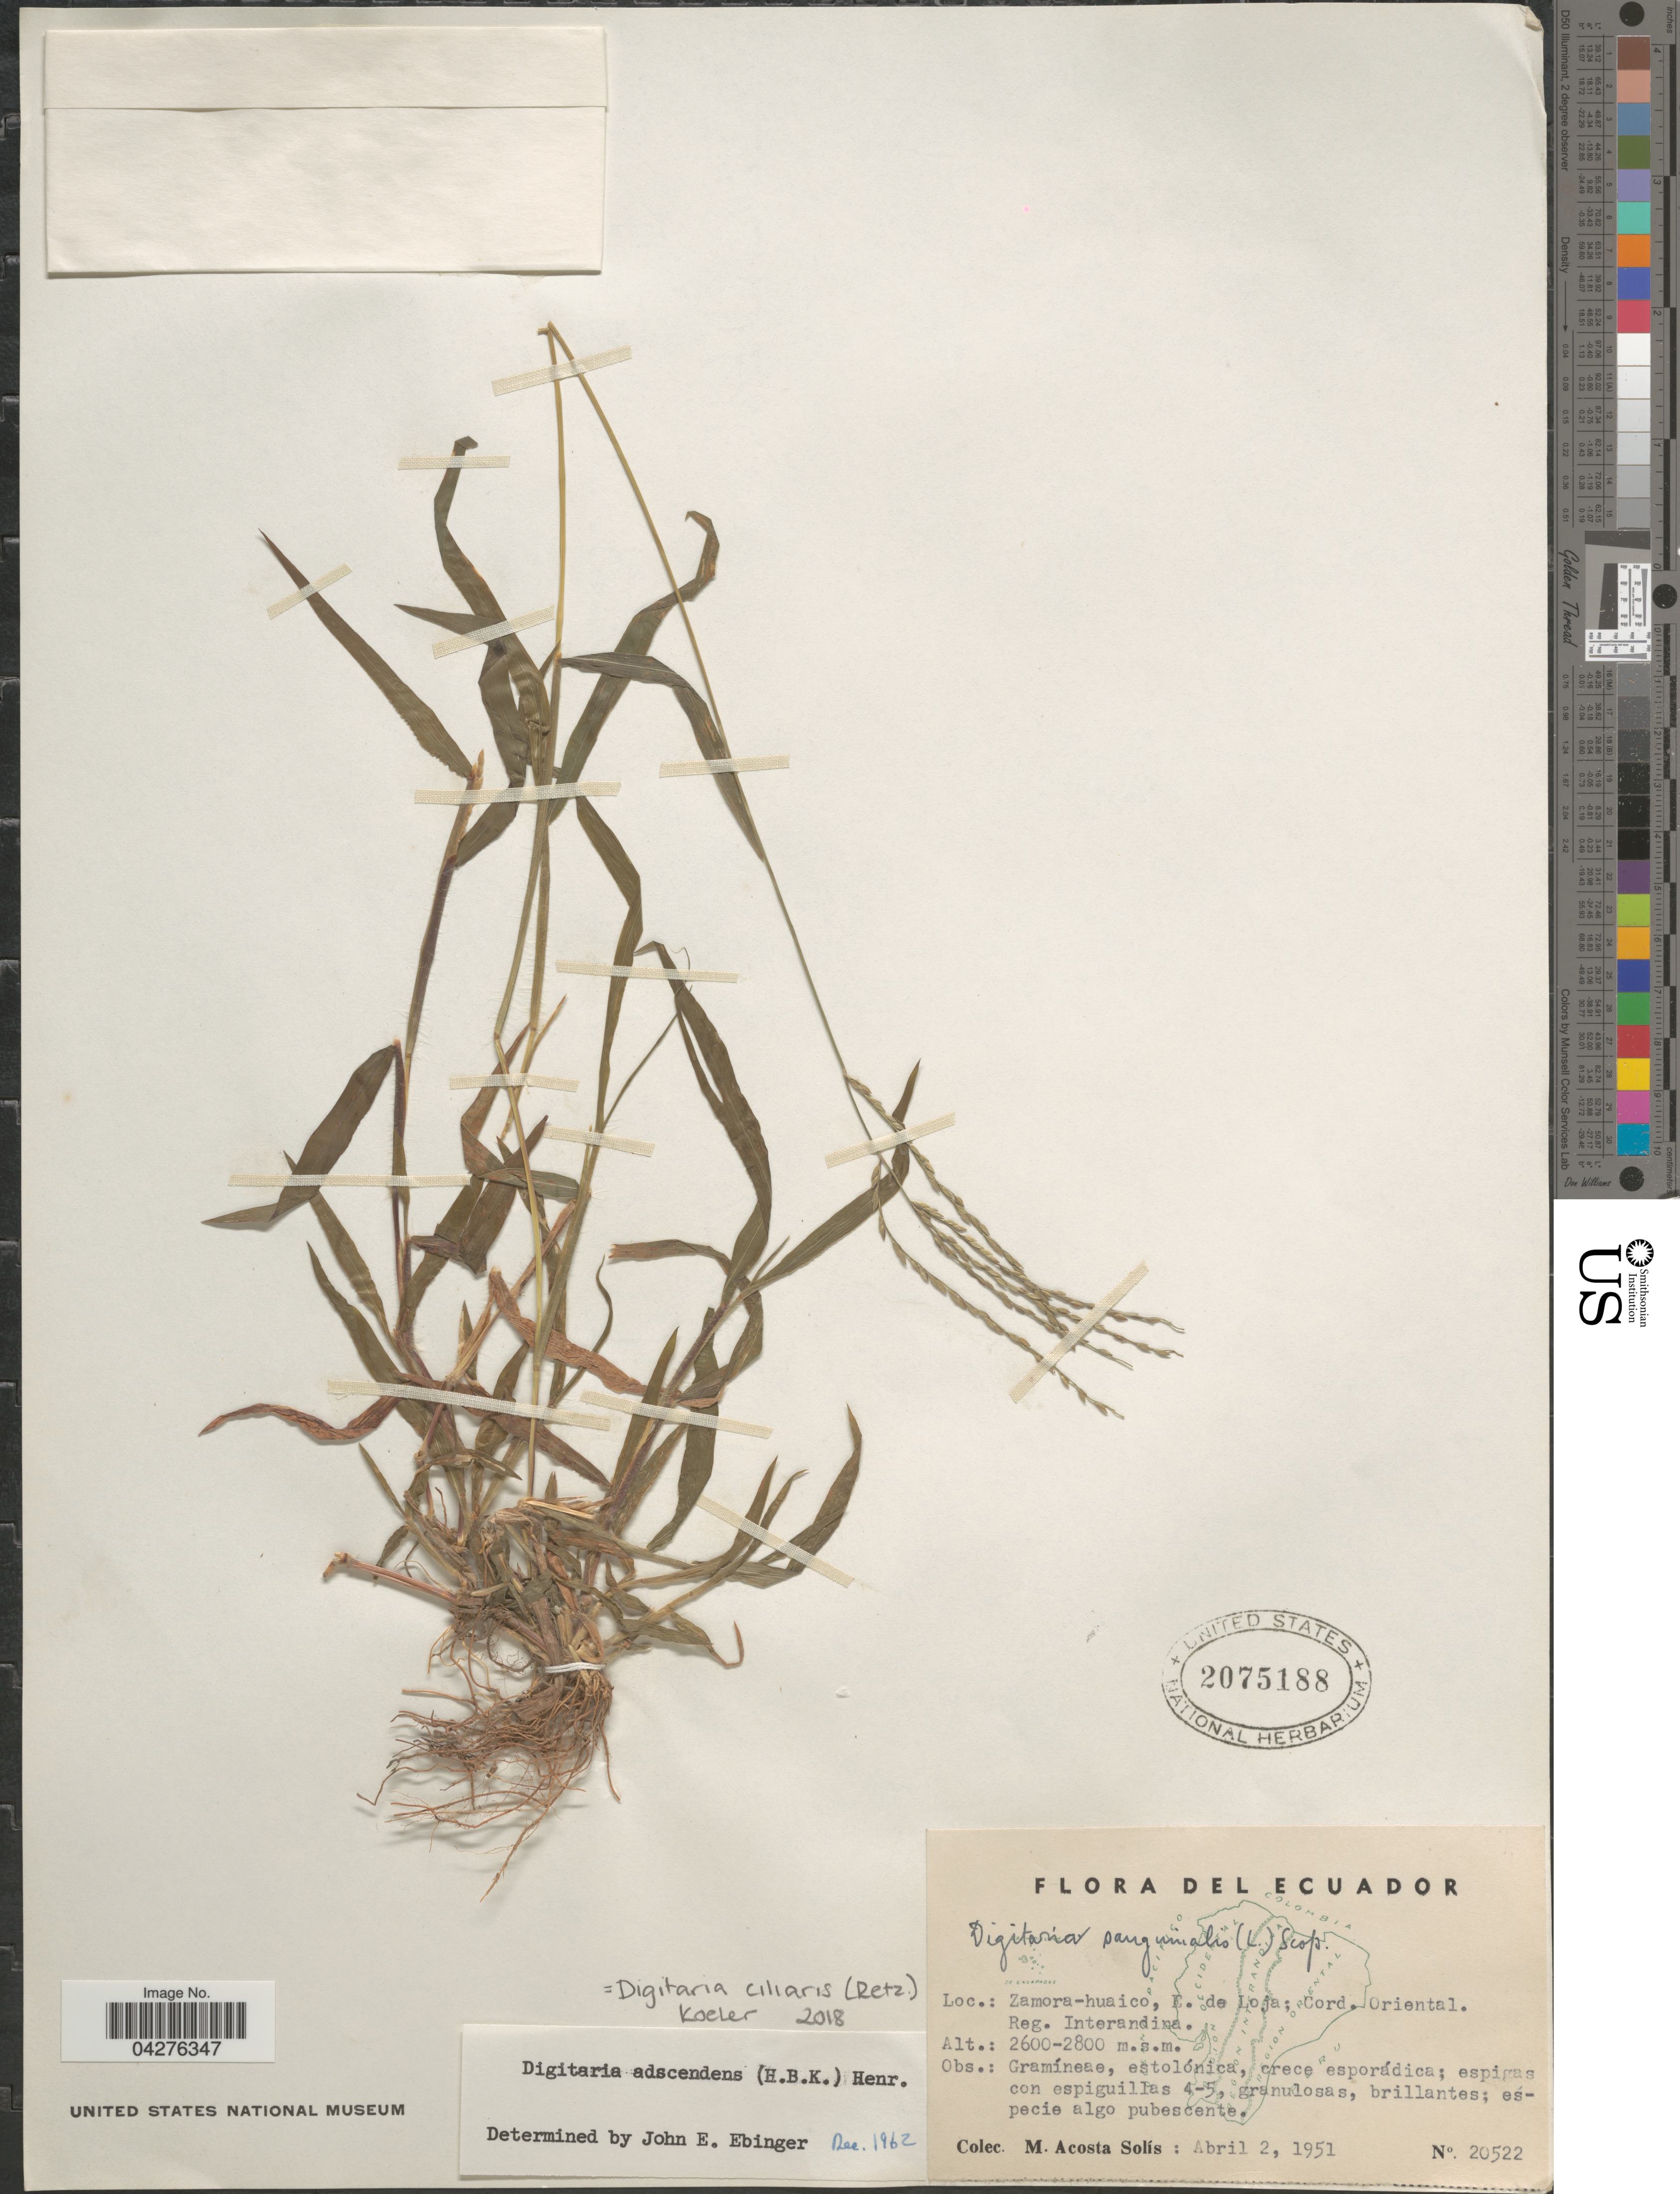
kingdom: Plantae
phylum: Tracheophyta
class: Liliopsida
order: Poales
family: Poaceae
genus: Digitaria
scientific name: Digitaria ciliaris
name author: (Retz.) Koeler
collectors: M. Acosta Solis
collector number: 20522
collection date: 1951-04-02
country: Ecuador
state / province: Loja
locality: Zamora-huaico, E. de Loja; Cord. Oriental. Reg. Interandina.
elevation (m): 2600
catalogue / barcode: US 2075188